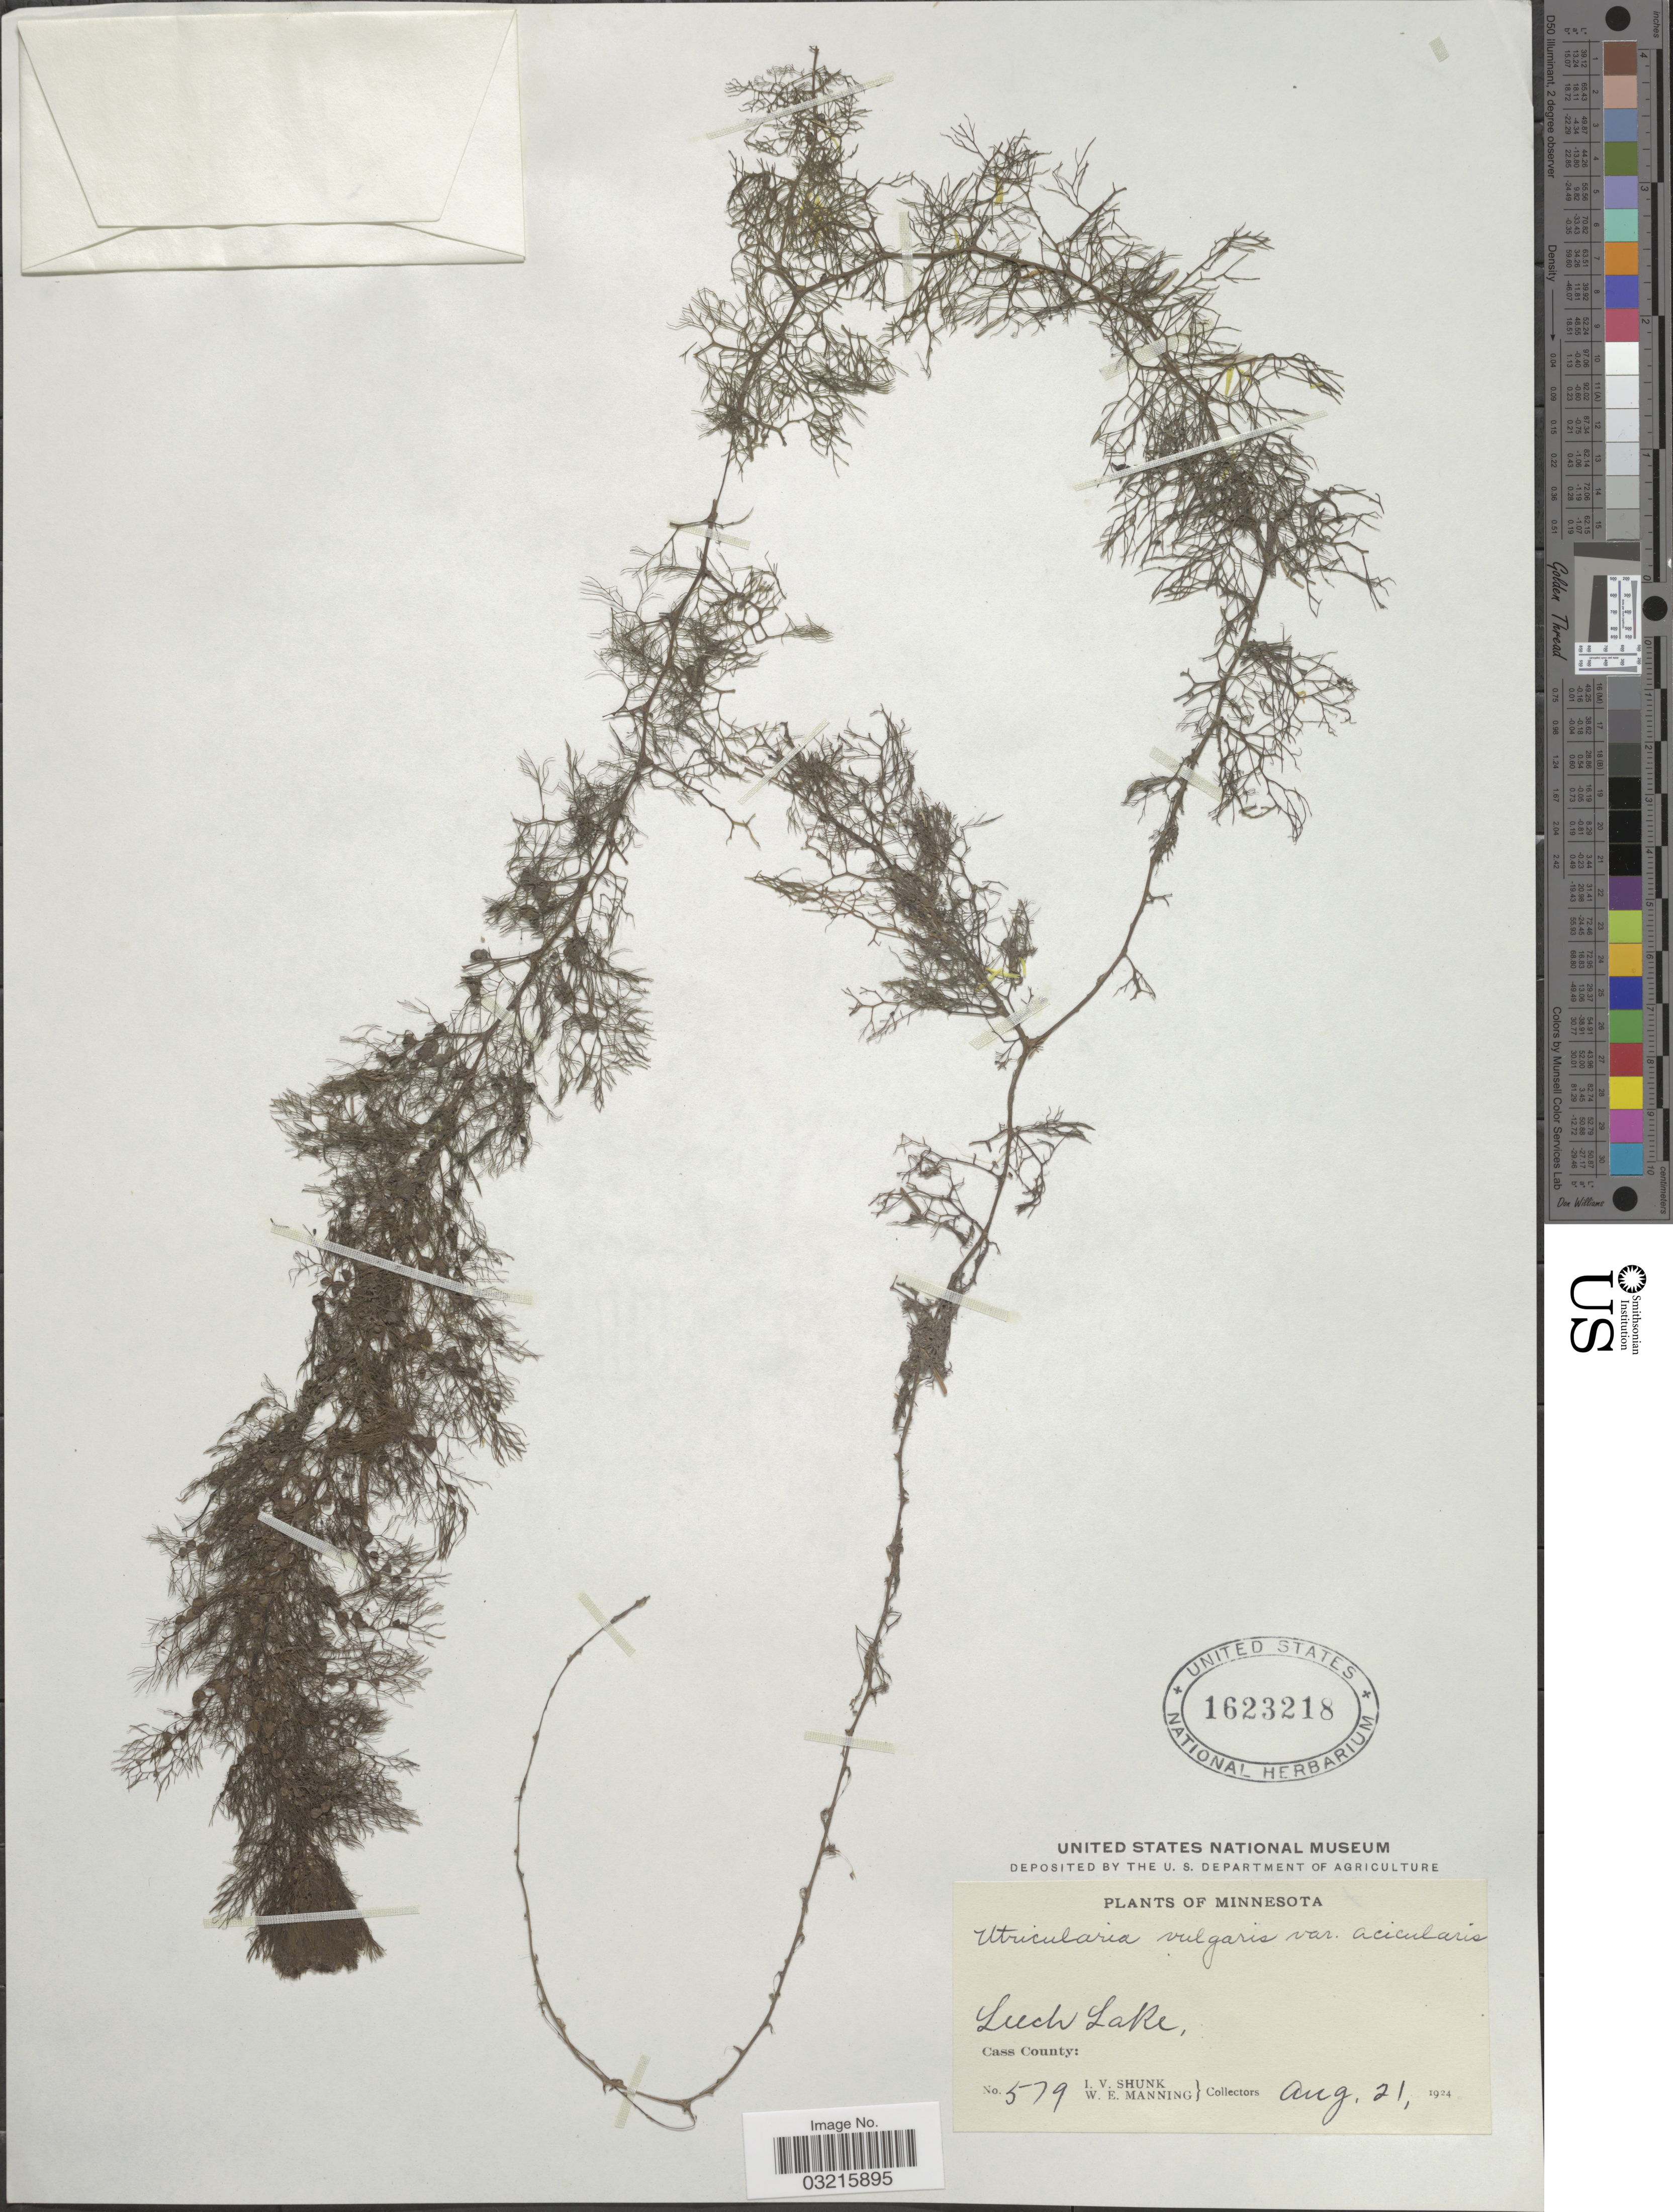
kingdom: Plantae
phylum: Tracheophyta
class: Magnoliopsida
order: Lamiales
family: Lentibulariaceae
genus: Utricularia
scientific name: Utricularia vulgaris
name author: L.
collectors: I. Shunk & W. Manning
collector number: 579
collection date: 1924-08-21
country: United States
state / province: Minnesota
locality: Leech Lake, Cass County.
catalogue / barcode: US 1623218